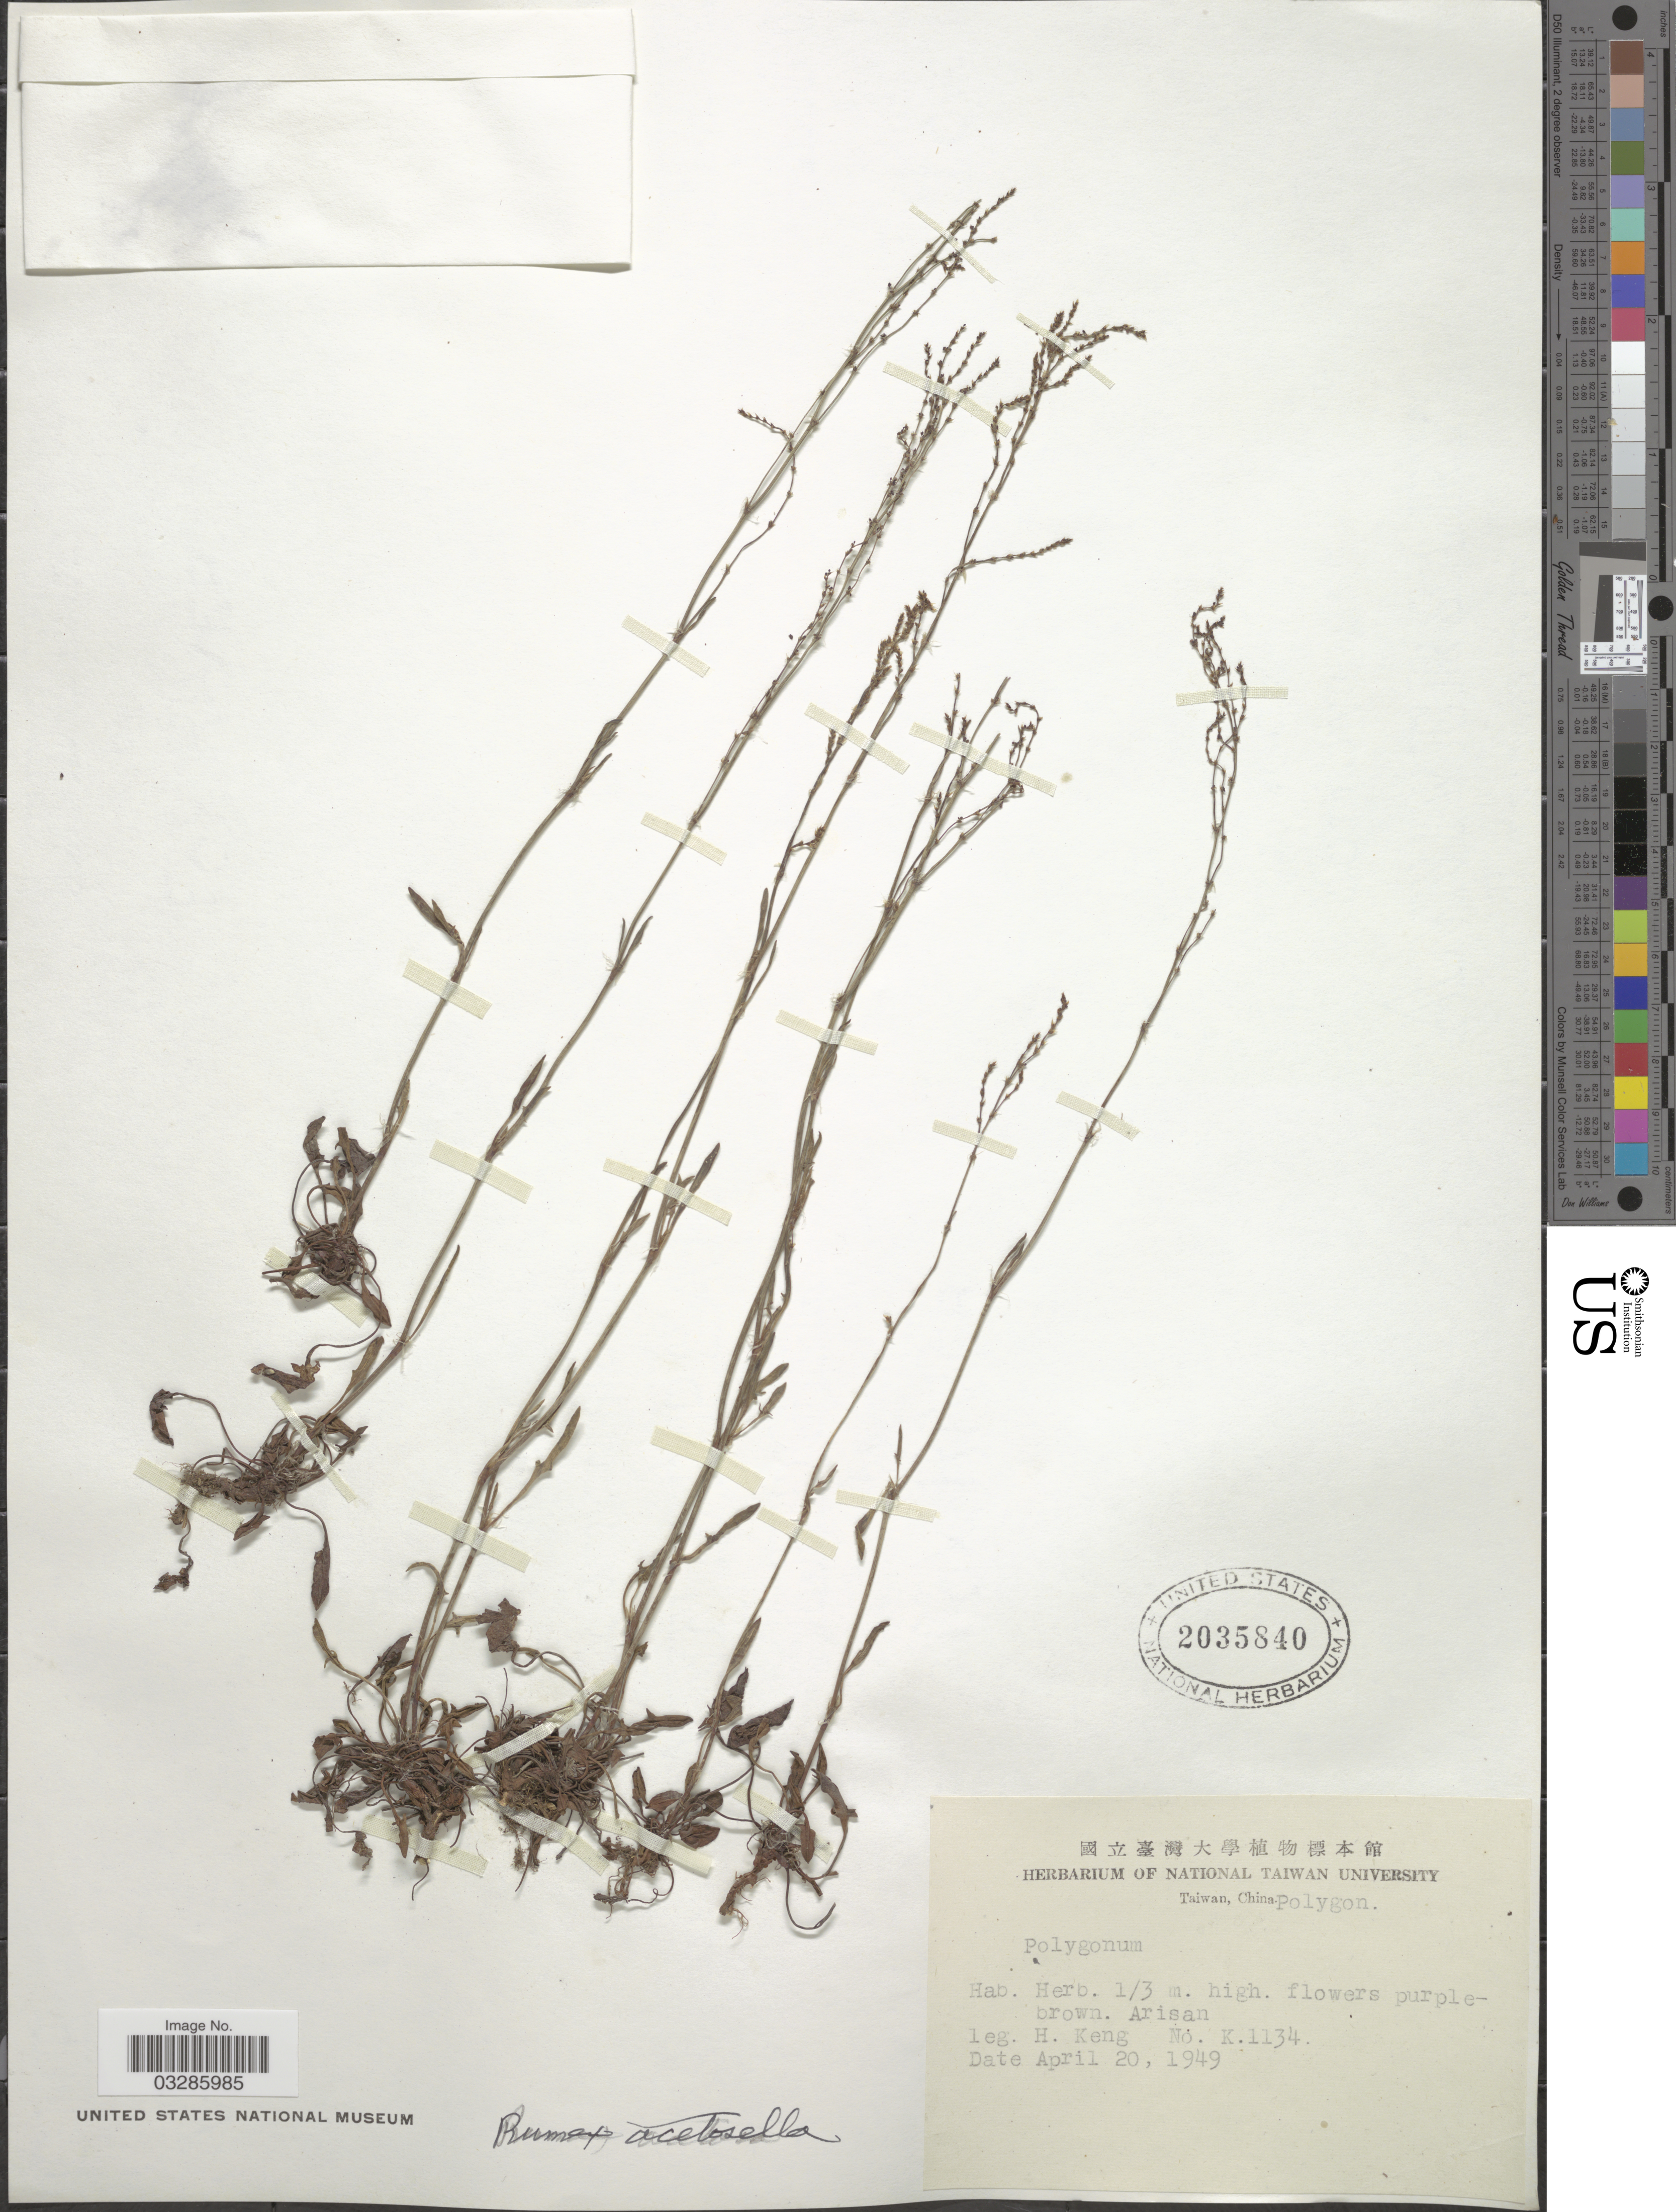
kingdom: Plantae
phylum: Tracheophyta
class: Magnoliopsida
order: Caryophyllales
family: Polygonaceae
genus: Rumex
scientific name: Rumex acetosella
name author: L.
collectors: H. Keng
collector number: K1134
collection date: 1949-04-20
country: Taiwan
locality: Taiwan, China, Arisan.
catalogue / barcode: US 2035840